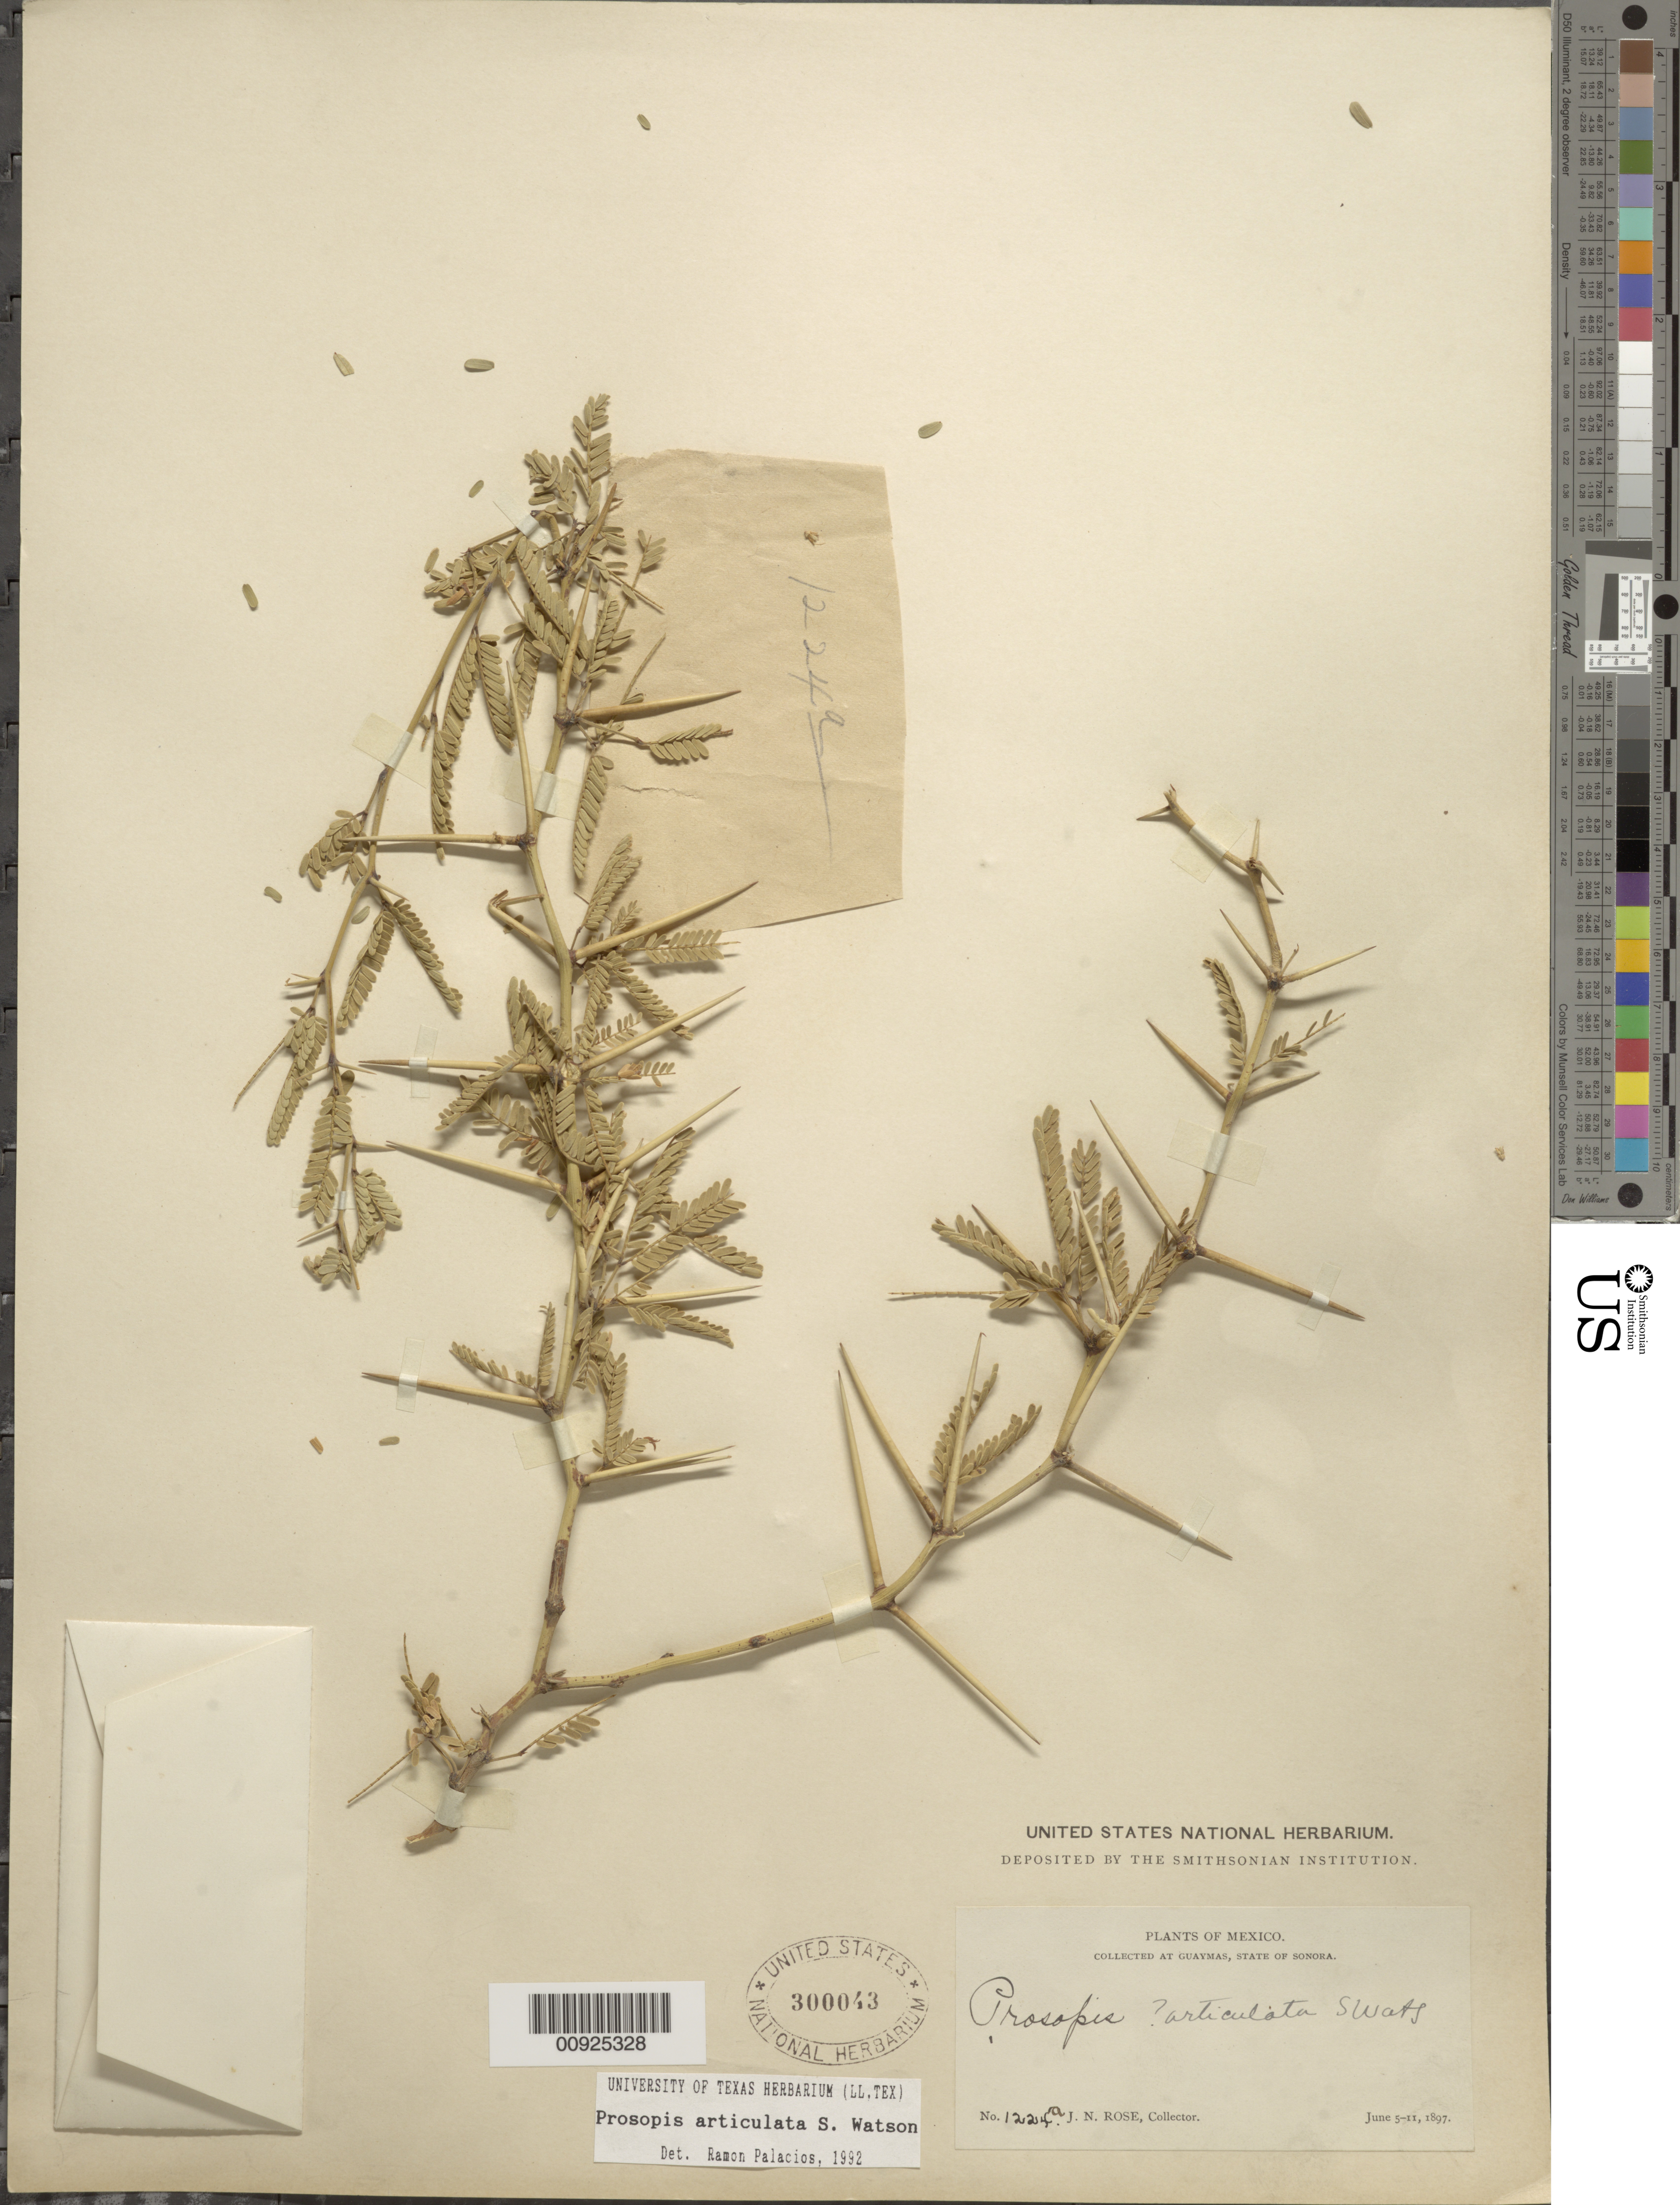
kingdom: Plantae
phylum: Tracheophyta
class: Magnoliopsida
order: Fabales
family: Fabaceae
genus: Neltuma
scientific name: Neltuma articulata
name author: (S. Watson) Britton & Rose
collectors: J. N. Rose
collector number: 1224 a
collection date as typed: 05 Jun 1897 to 11 Jun 1897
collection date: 1897-06-05/1897-06-11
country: Mexico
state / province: Sonora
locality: Guaymas, State of Sonora.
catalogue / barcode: US 300043